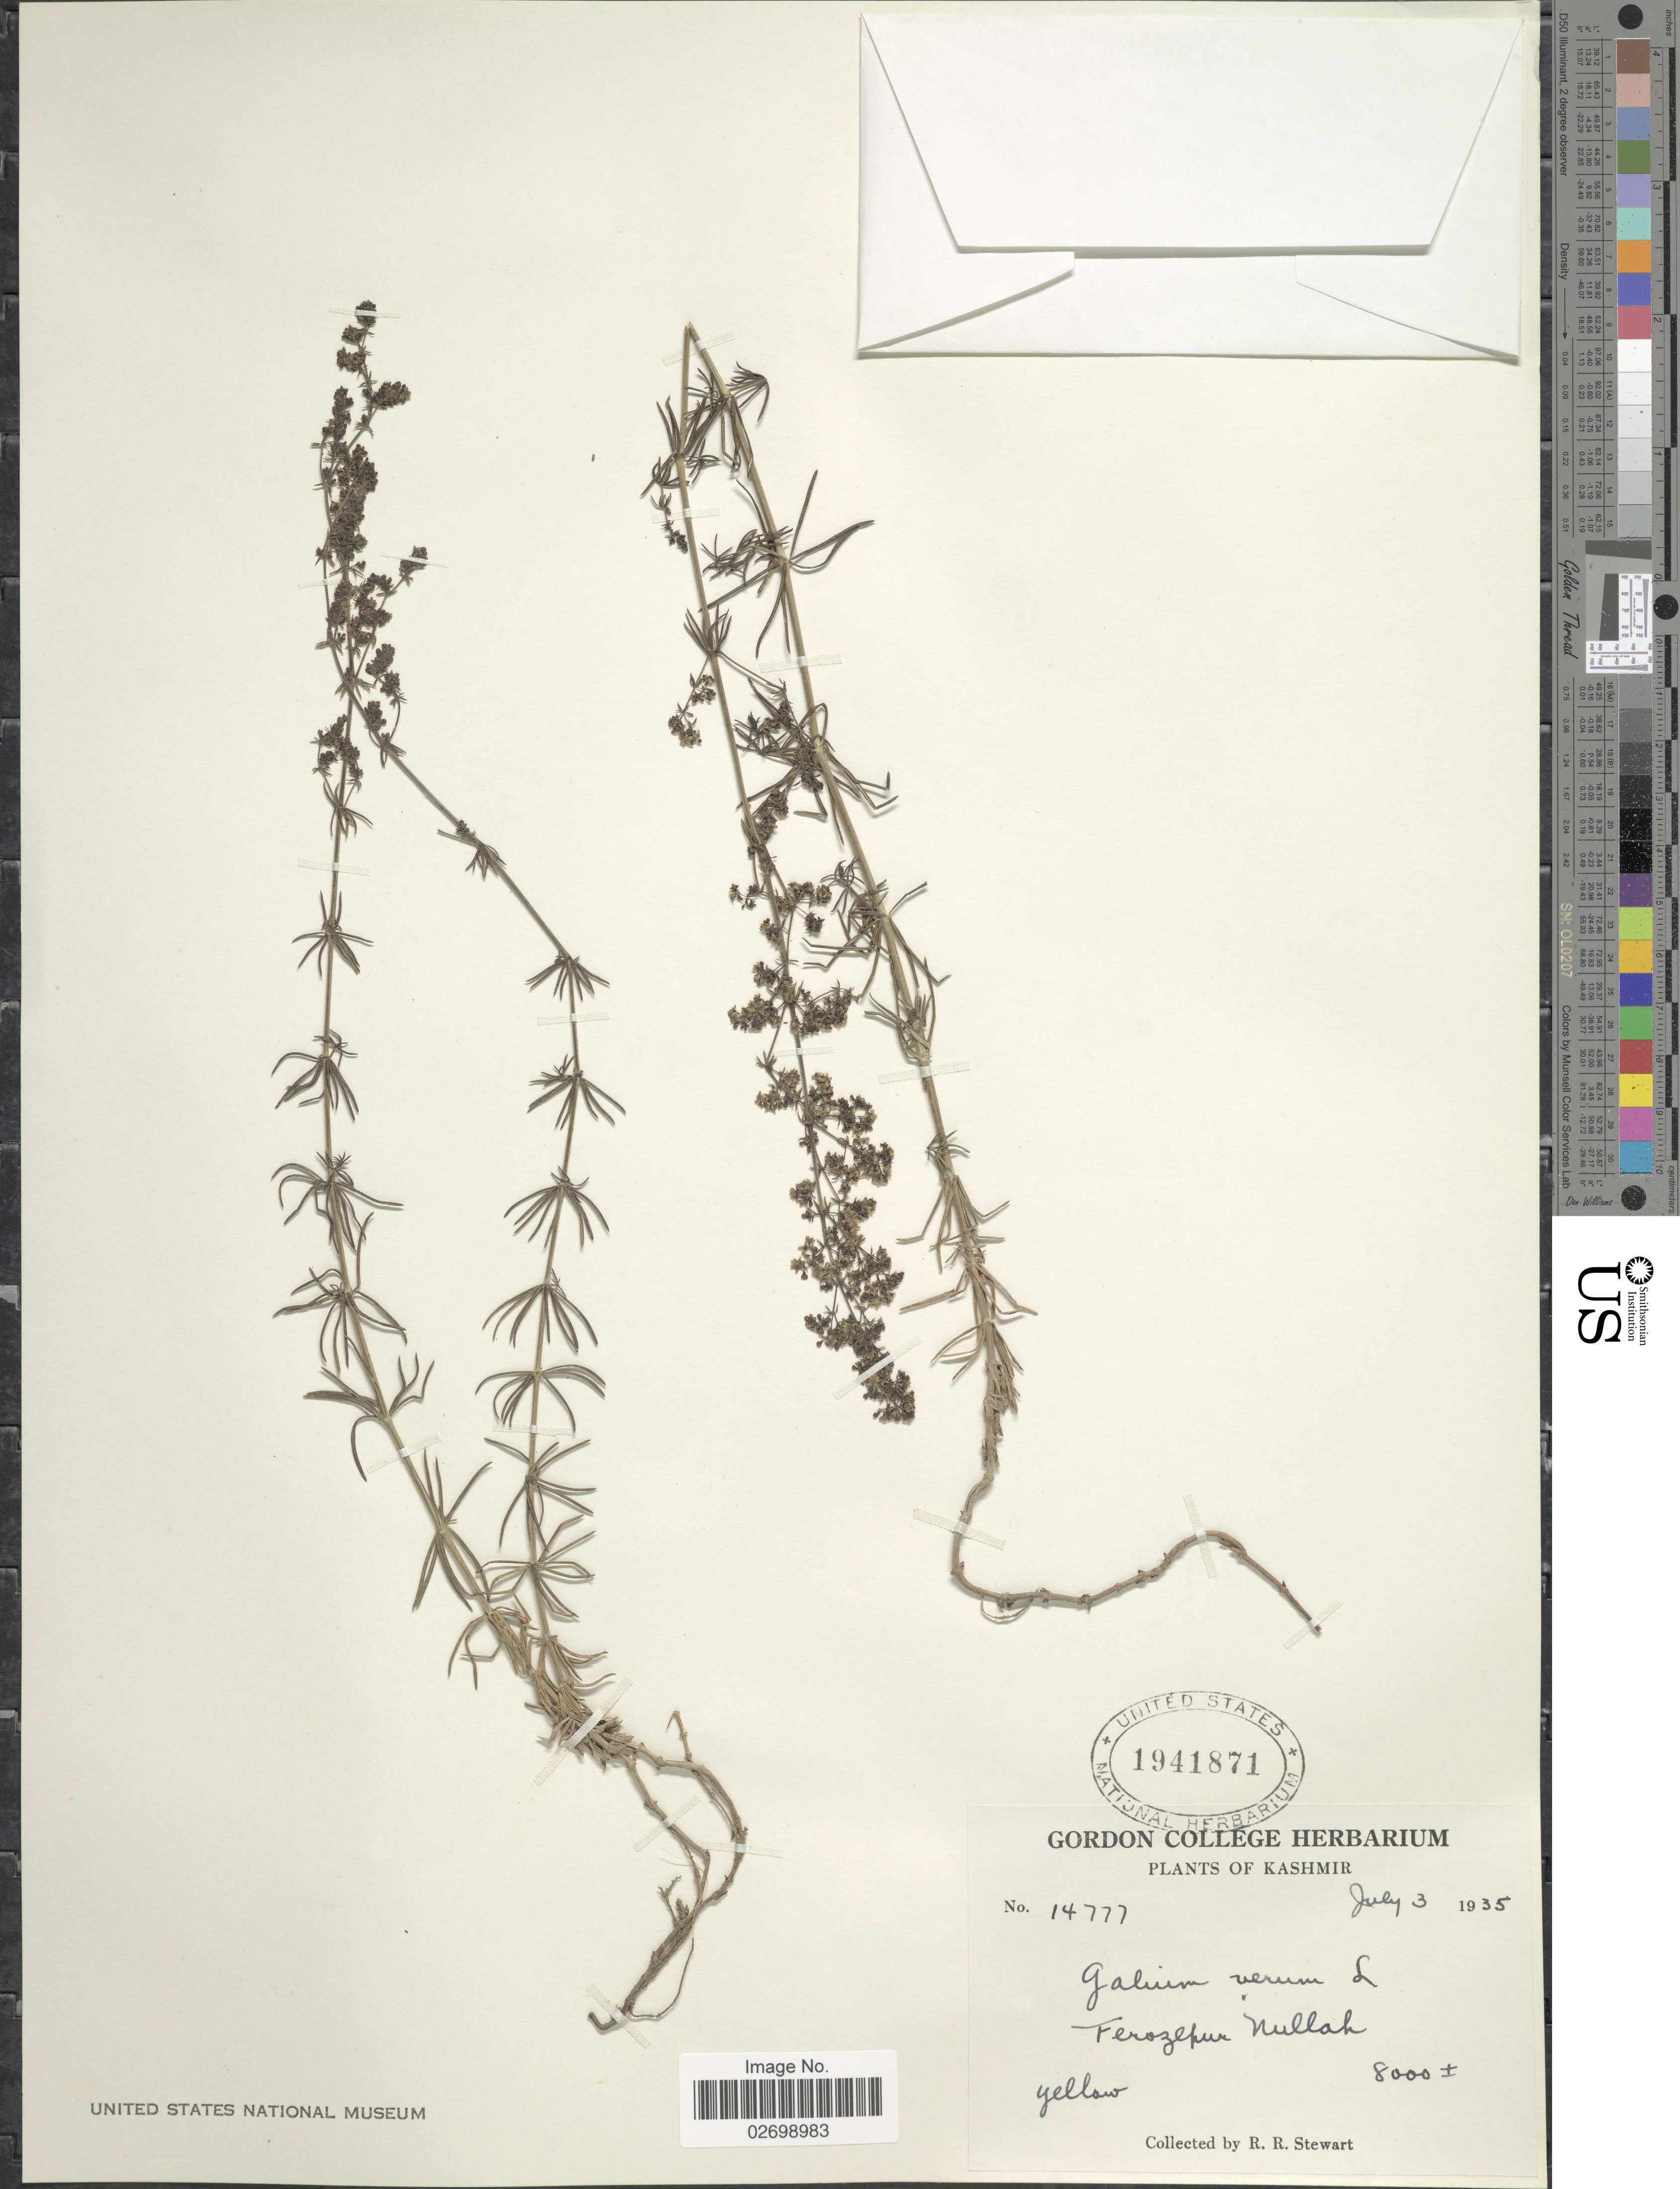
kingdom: Plantae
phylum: Tracheophyta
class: Magnoliopsida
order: Gentianales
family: Rubiaceae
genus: Galium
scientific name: Galium verum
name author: L.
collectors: R. R. Stewart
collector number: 14777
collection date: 1935-07-03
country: Pakistan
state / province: Azad Kashmir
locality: Kashmir, Ferozepur Nullah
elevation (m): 2438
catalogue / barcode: US 1941871